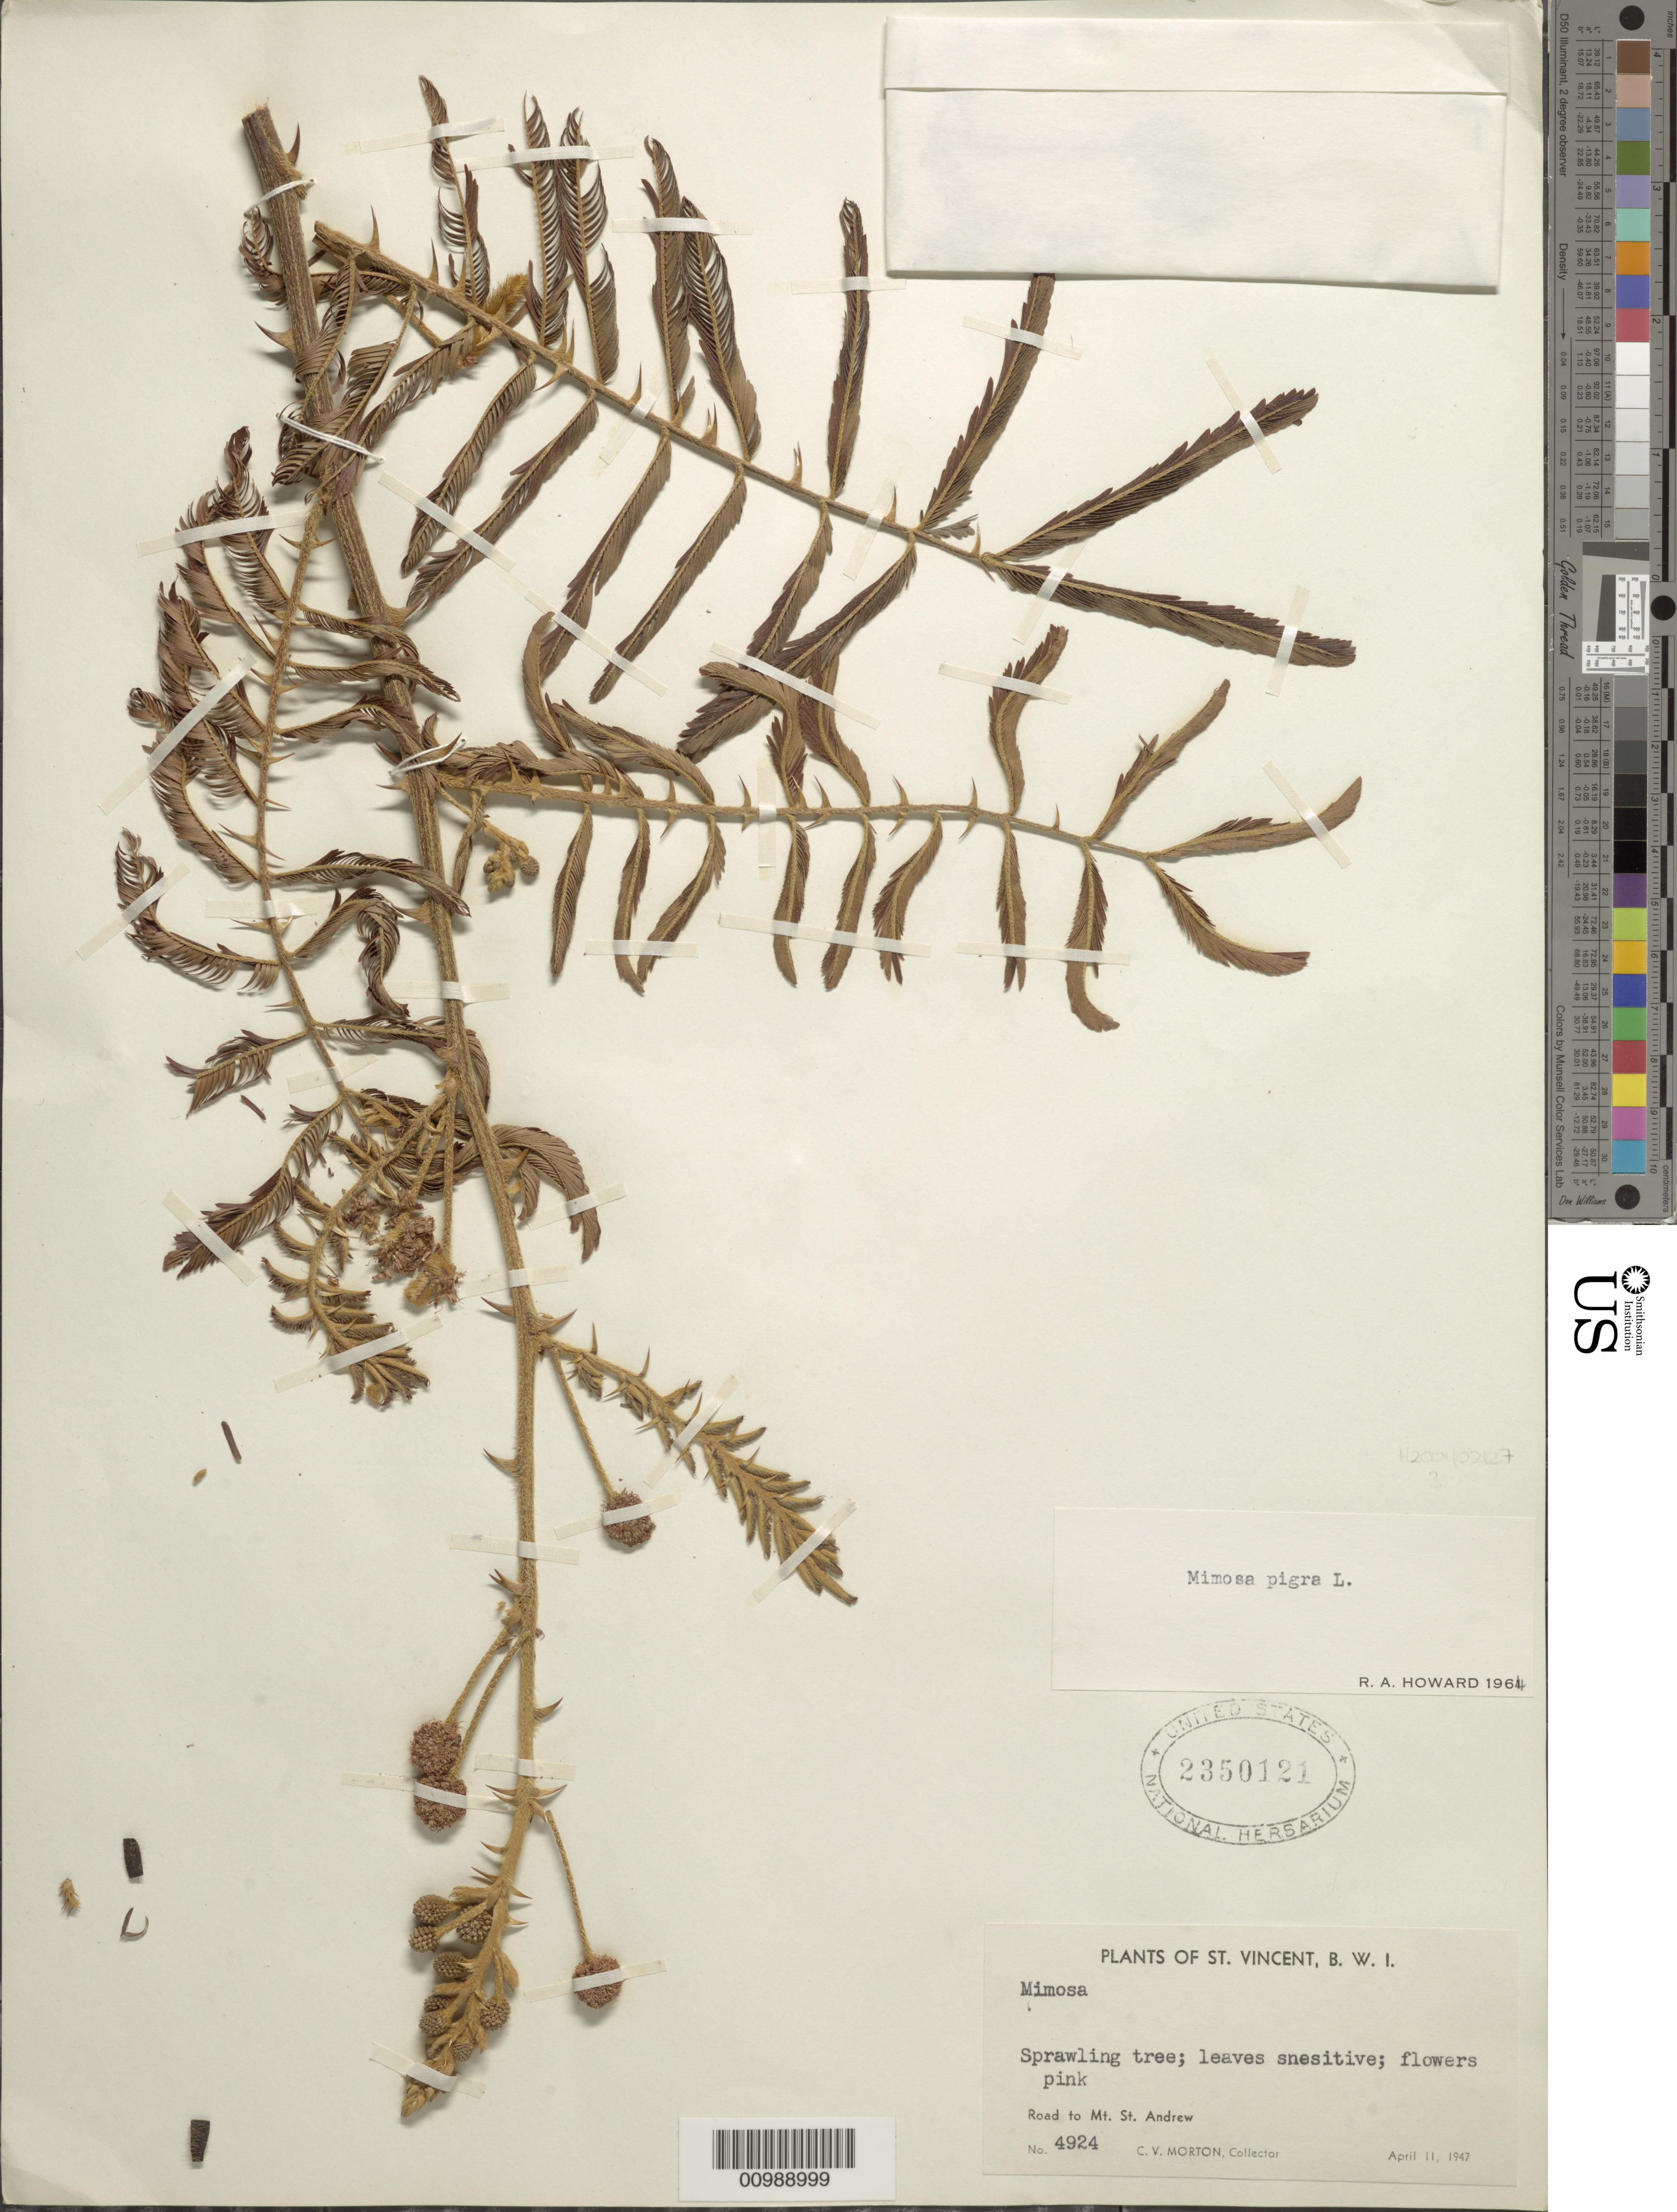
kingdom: Plantae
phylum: Tracheophyta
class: Magnoliopsida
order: Fabales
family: Fabaceae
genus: Mimosa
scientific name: Mimosa pigra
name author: L.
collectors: C. V. Morton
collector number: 4924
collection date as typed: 11 Apr 1947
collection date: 1947-04-11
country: St. Vincent - Grenadines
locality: Road to Mt. St. Andrew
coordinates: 0 N, 0 E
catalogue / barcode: US 2350121